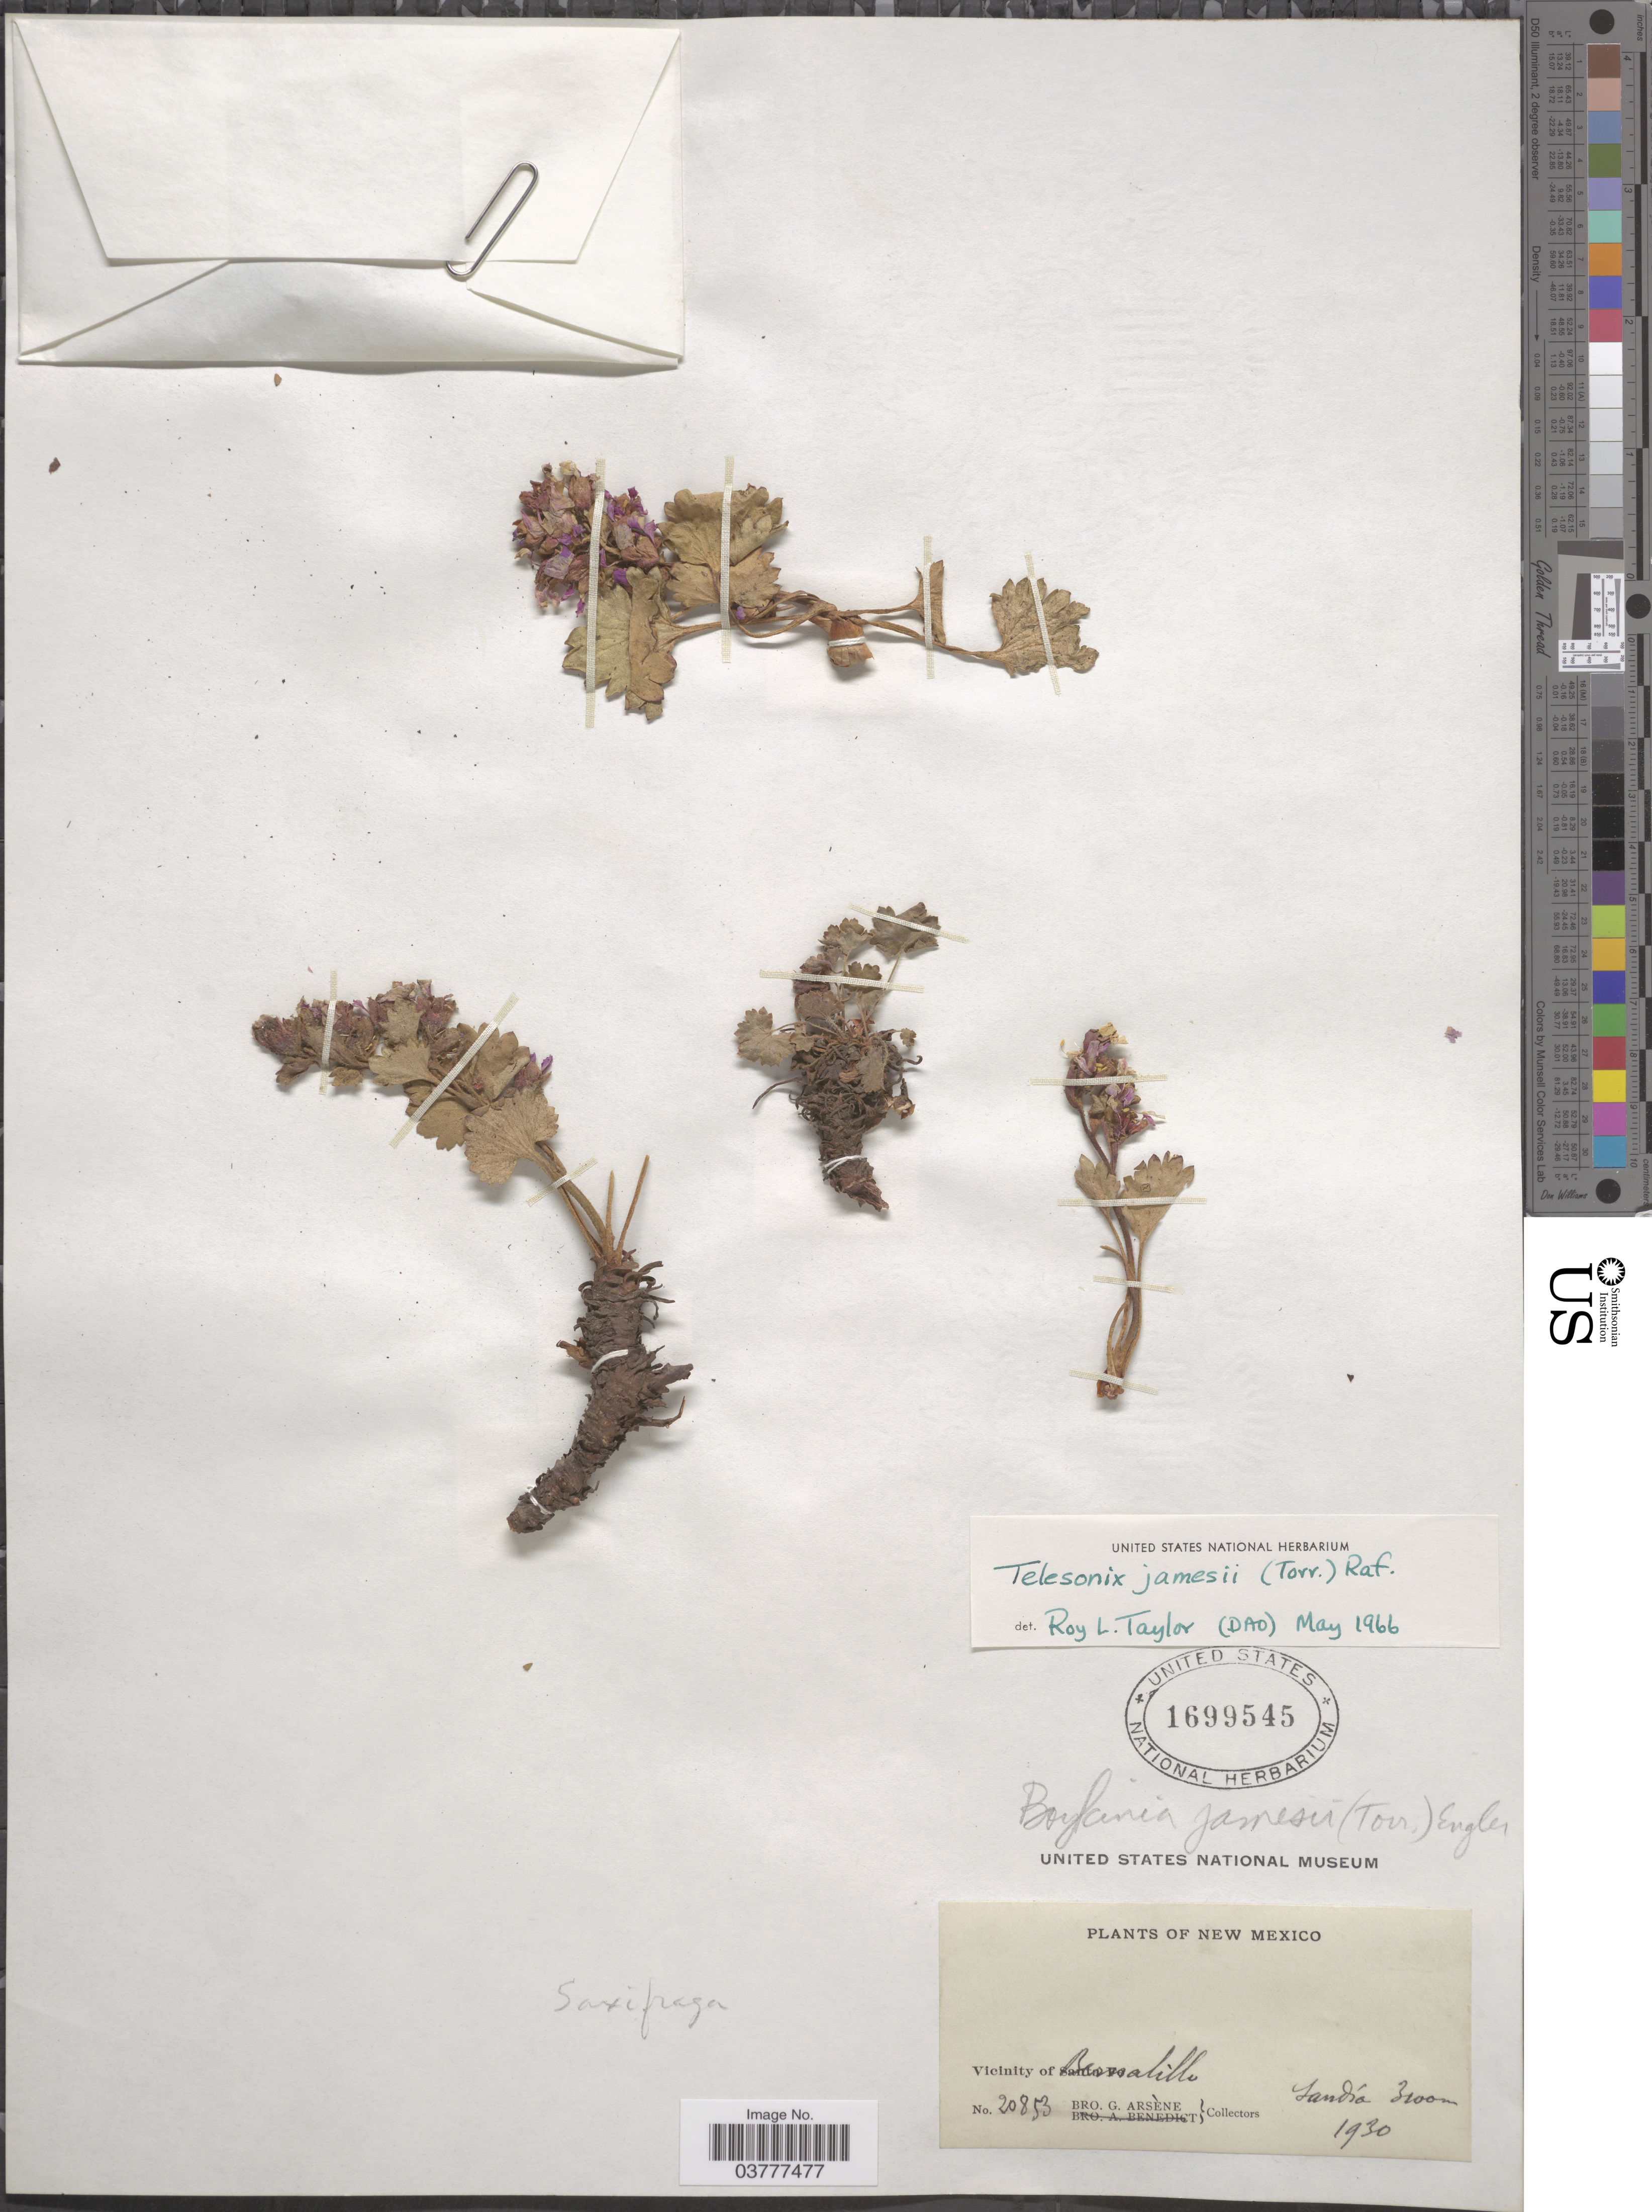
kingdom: Plantae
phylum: Tracheophyta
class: Magnoliopsida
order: Saxifragales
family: Saxifragaceae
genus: Telesonix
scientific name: Telesonix jamesii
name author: (Torr.) Raf.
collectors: Bro. G. Arsène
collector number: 20853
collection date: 1930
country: United States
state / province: New Mexico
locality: Vicinity of Santa. Bernalillo.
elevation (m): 3100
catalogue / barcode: US 1699545